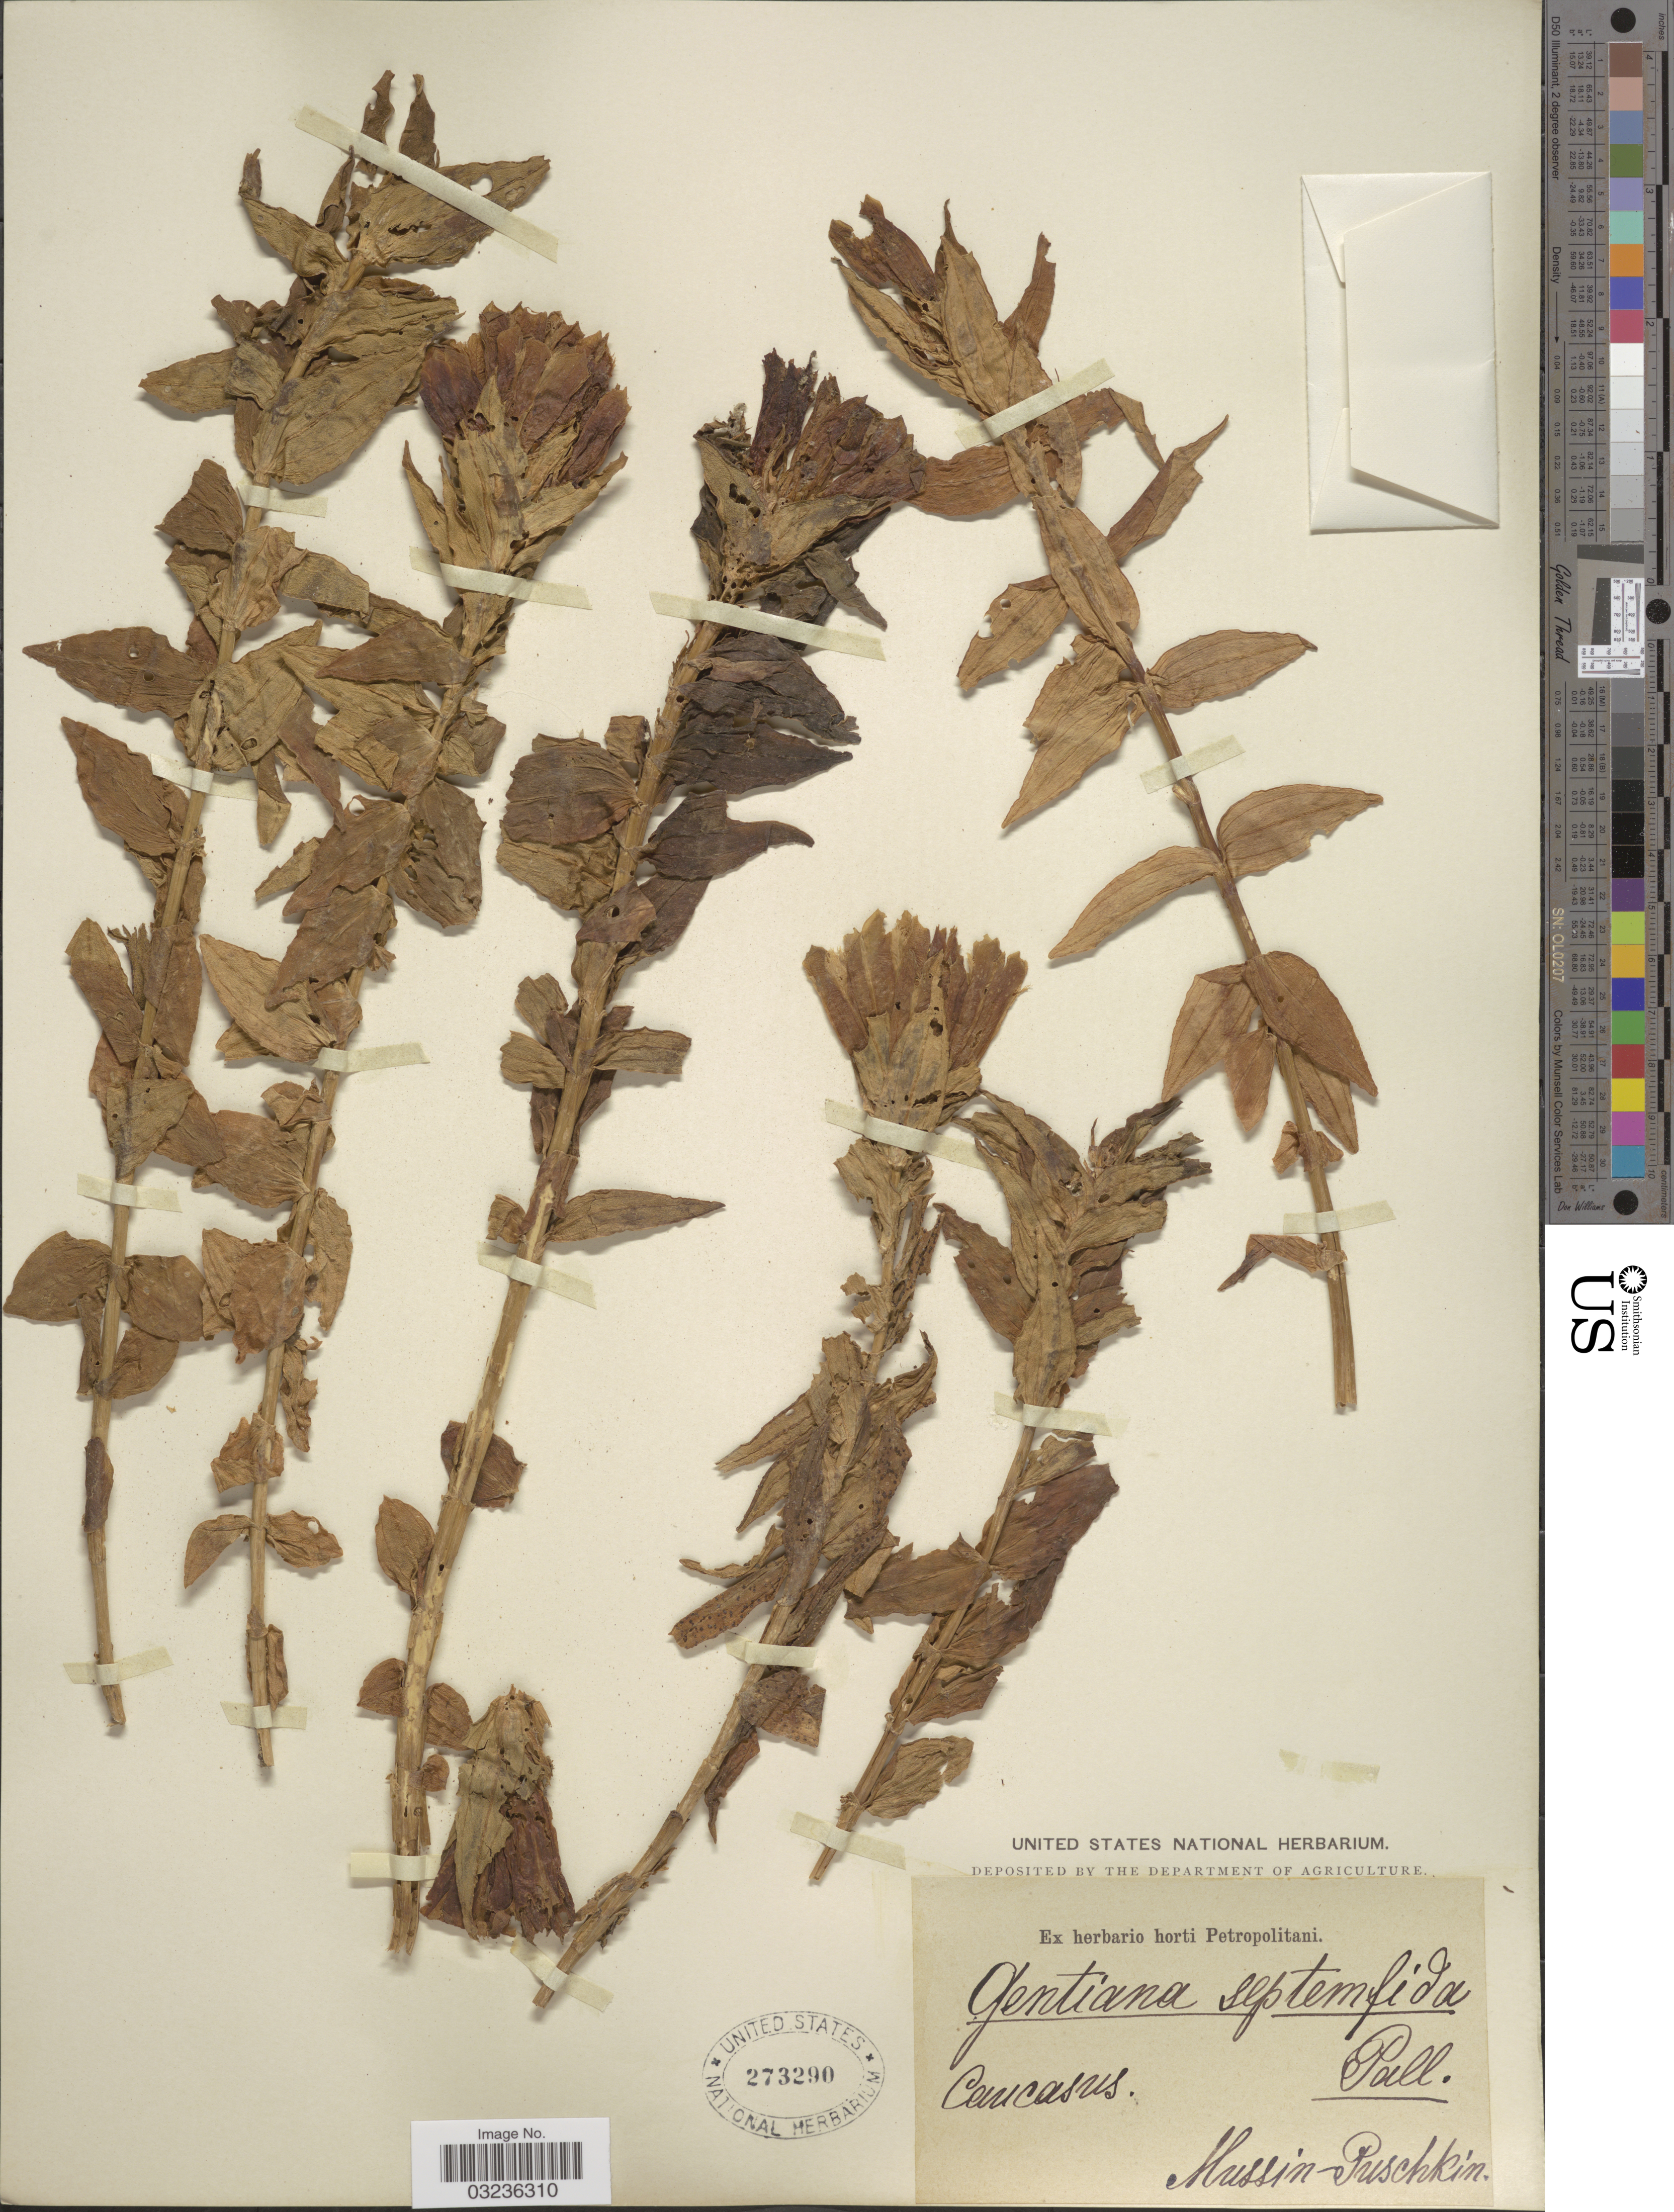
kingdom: Plantae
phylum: Tracheophyta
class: Magnoliopsida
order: Gentianales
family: Gentianaceae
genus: Gentiana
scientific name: Gentiana septemfida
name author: Pall.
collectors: Hussin & Puschkin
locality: Caucasus.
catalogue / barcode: US 273290